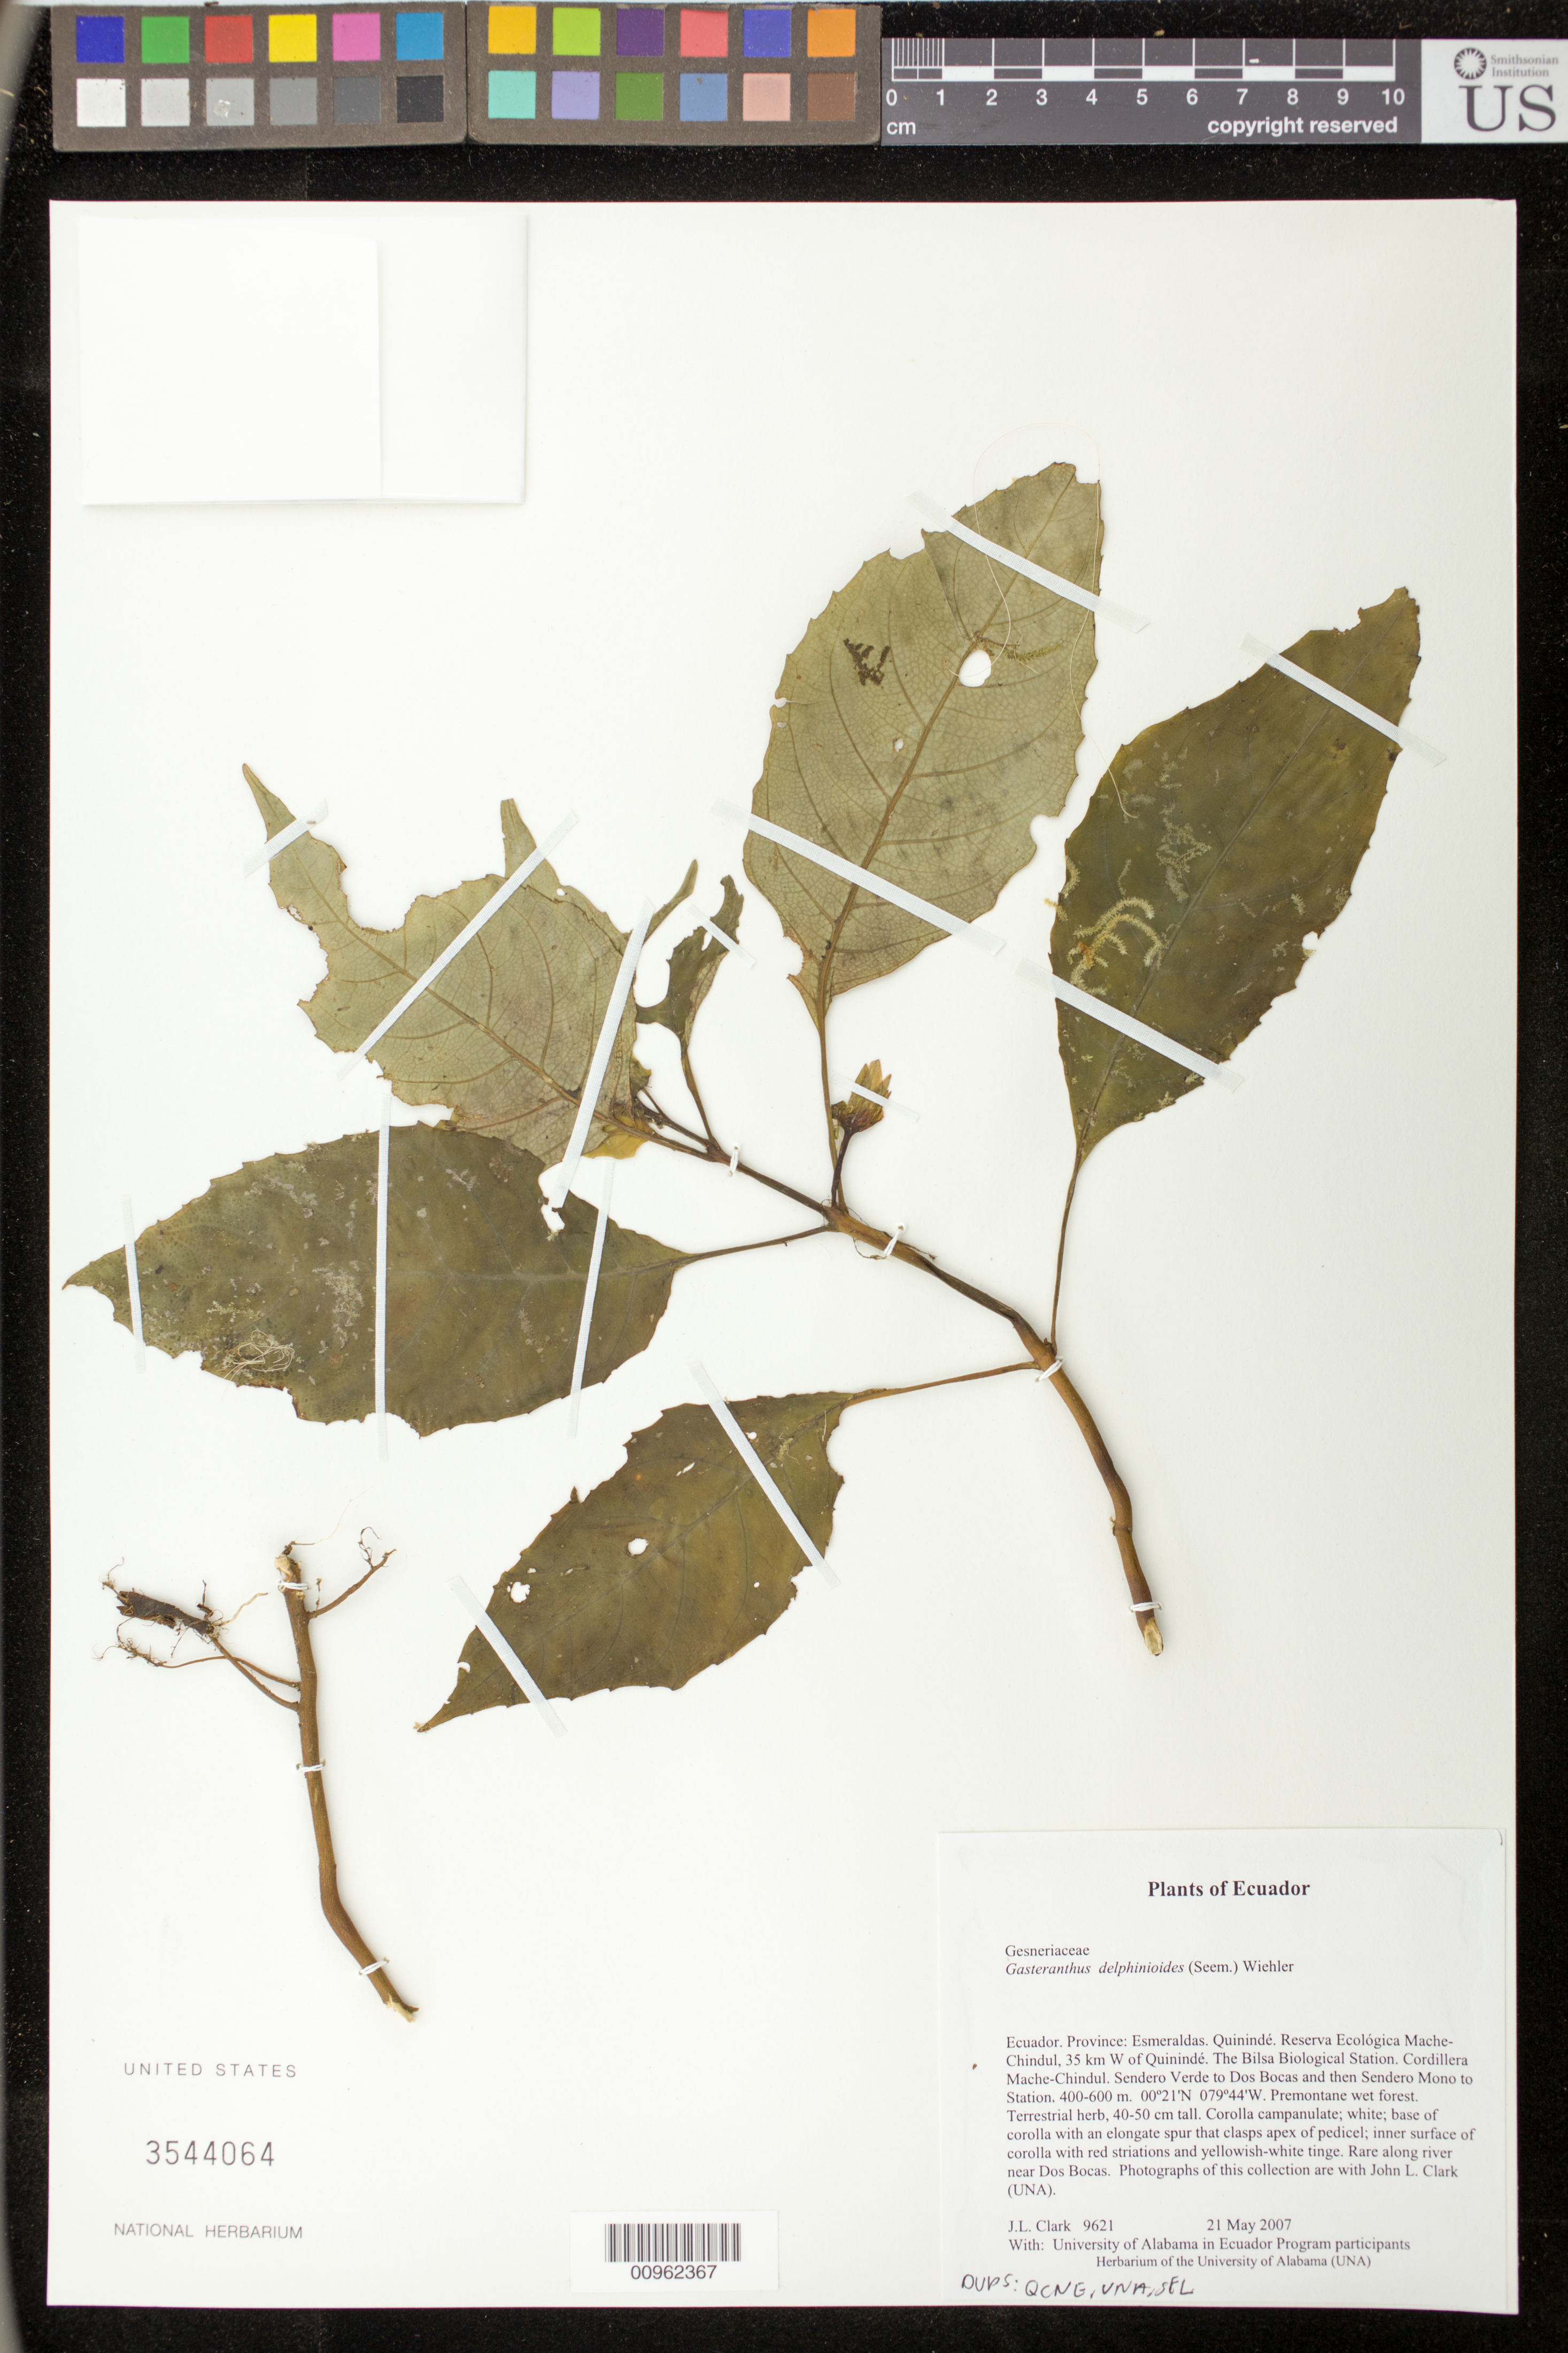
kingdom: Plantae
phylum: Tracheophyta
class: Magnoliopsida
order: Lamiales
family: Gesneriaceae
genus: Gasteranthus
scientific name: Gasteranthus delphinioides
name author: (Seem.) Wiehler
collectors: J. L. Clark & University of Alabama in Ecuador Program participants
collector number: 9621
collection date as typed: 21 May 2007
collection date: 2007-05-21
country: Ecuador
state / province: Esmeraldas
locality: Quinindé. Reserva Ecológica Mache-Chindul, 35 km W of Quinindé. The Bilsa Biological Station. Cordillera Mache-Chindul. Sendero Verde to Dos Bocas and then Sendero Mono to Station.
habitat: Premontane wet forest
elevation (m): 400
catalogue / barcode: US 3544064